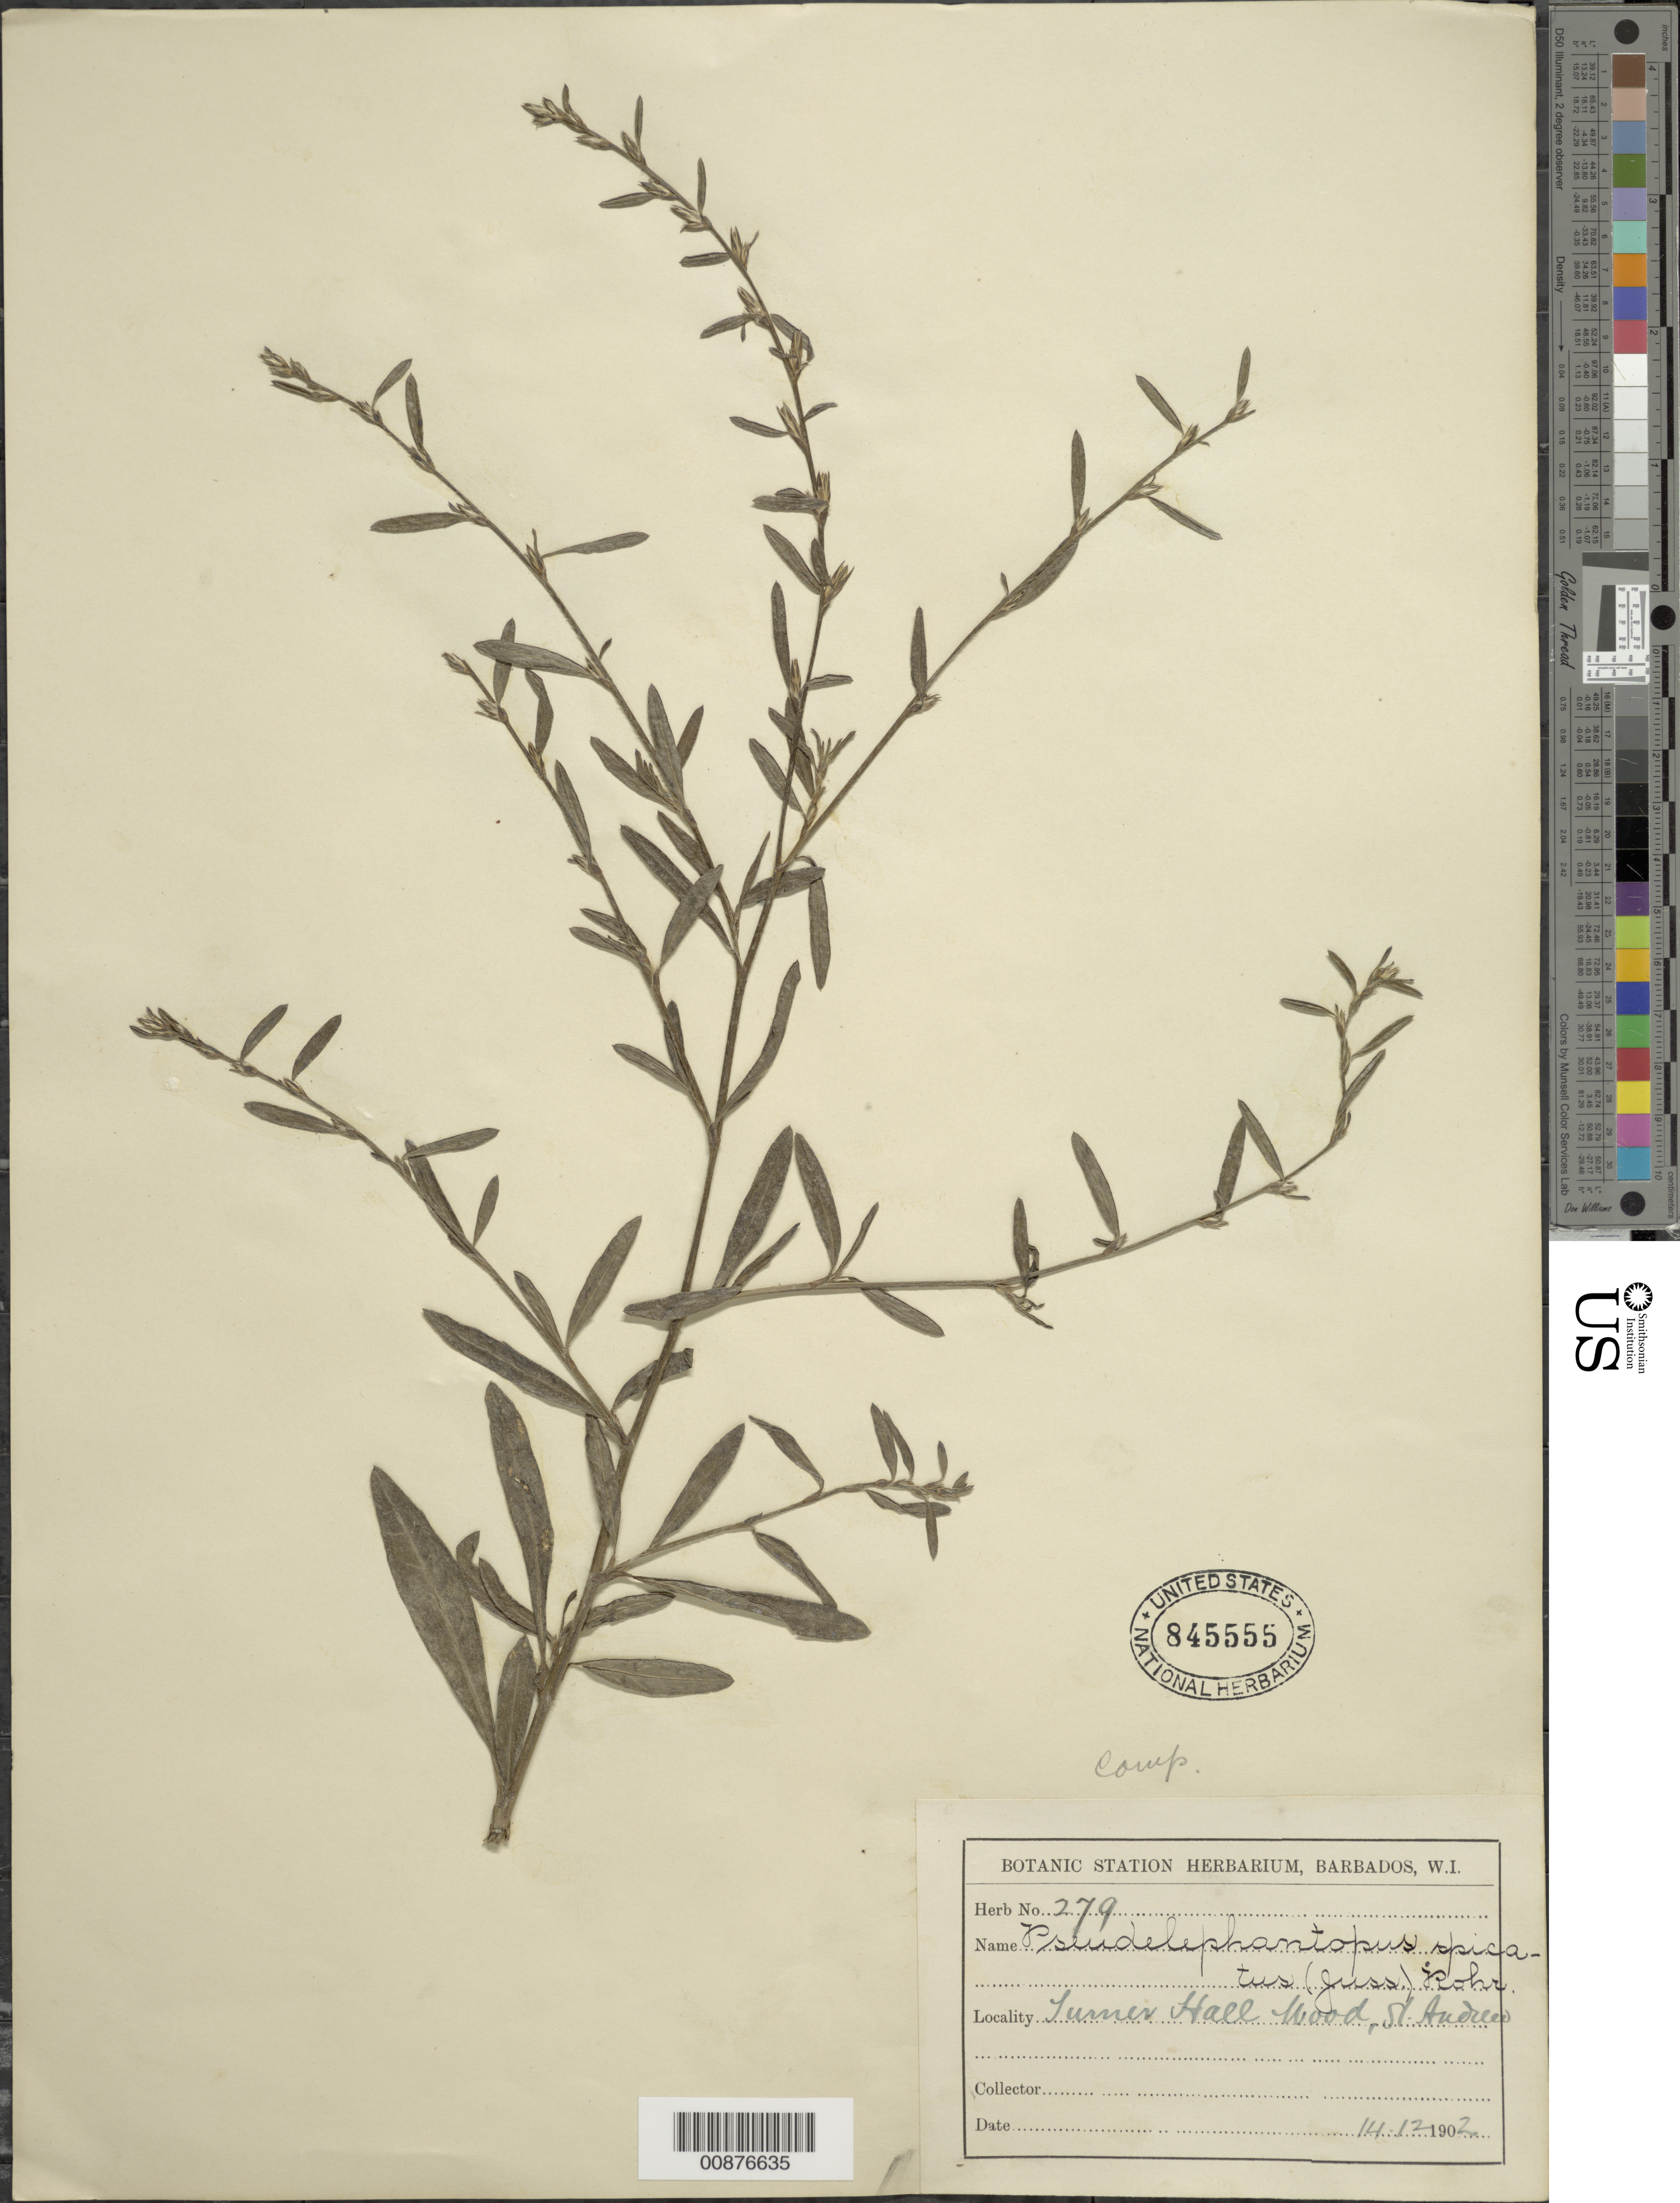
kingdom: Plantae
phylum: Tracheophyta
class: Magnoliopsida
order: Asterales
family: Asteraceae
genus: Pseudelephantopus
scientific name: Pseudelephantopus spicatus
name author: (Juss. ex Aubl.) C.F. Baker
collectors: ex herb. Bot. Sta. Barbados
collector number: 279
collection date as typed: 14 Dec 1902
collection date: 1902-12-14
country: Barbados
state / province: Saint Andrew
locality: Turner Hall Wood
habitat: Woods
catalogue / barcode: US 845555